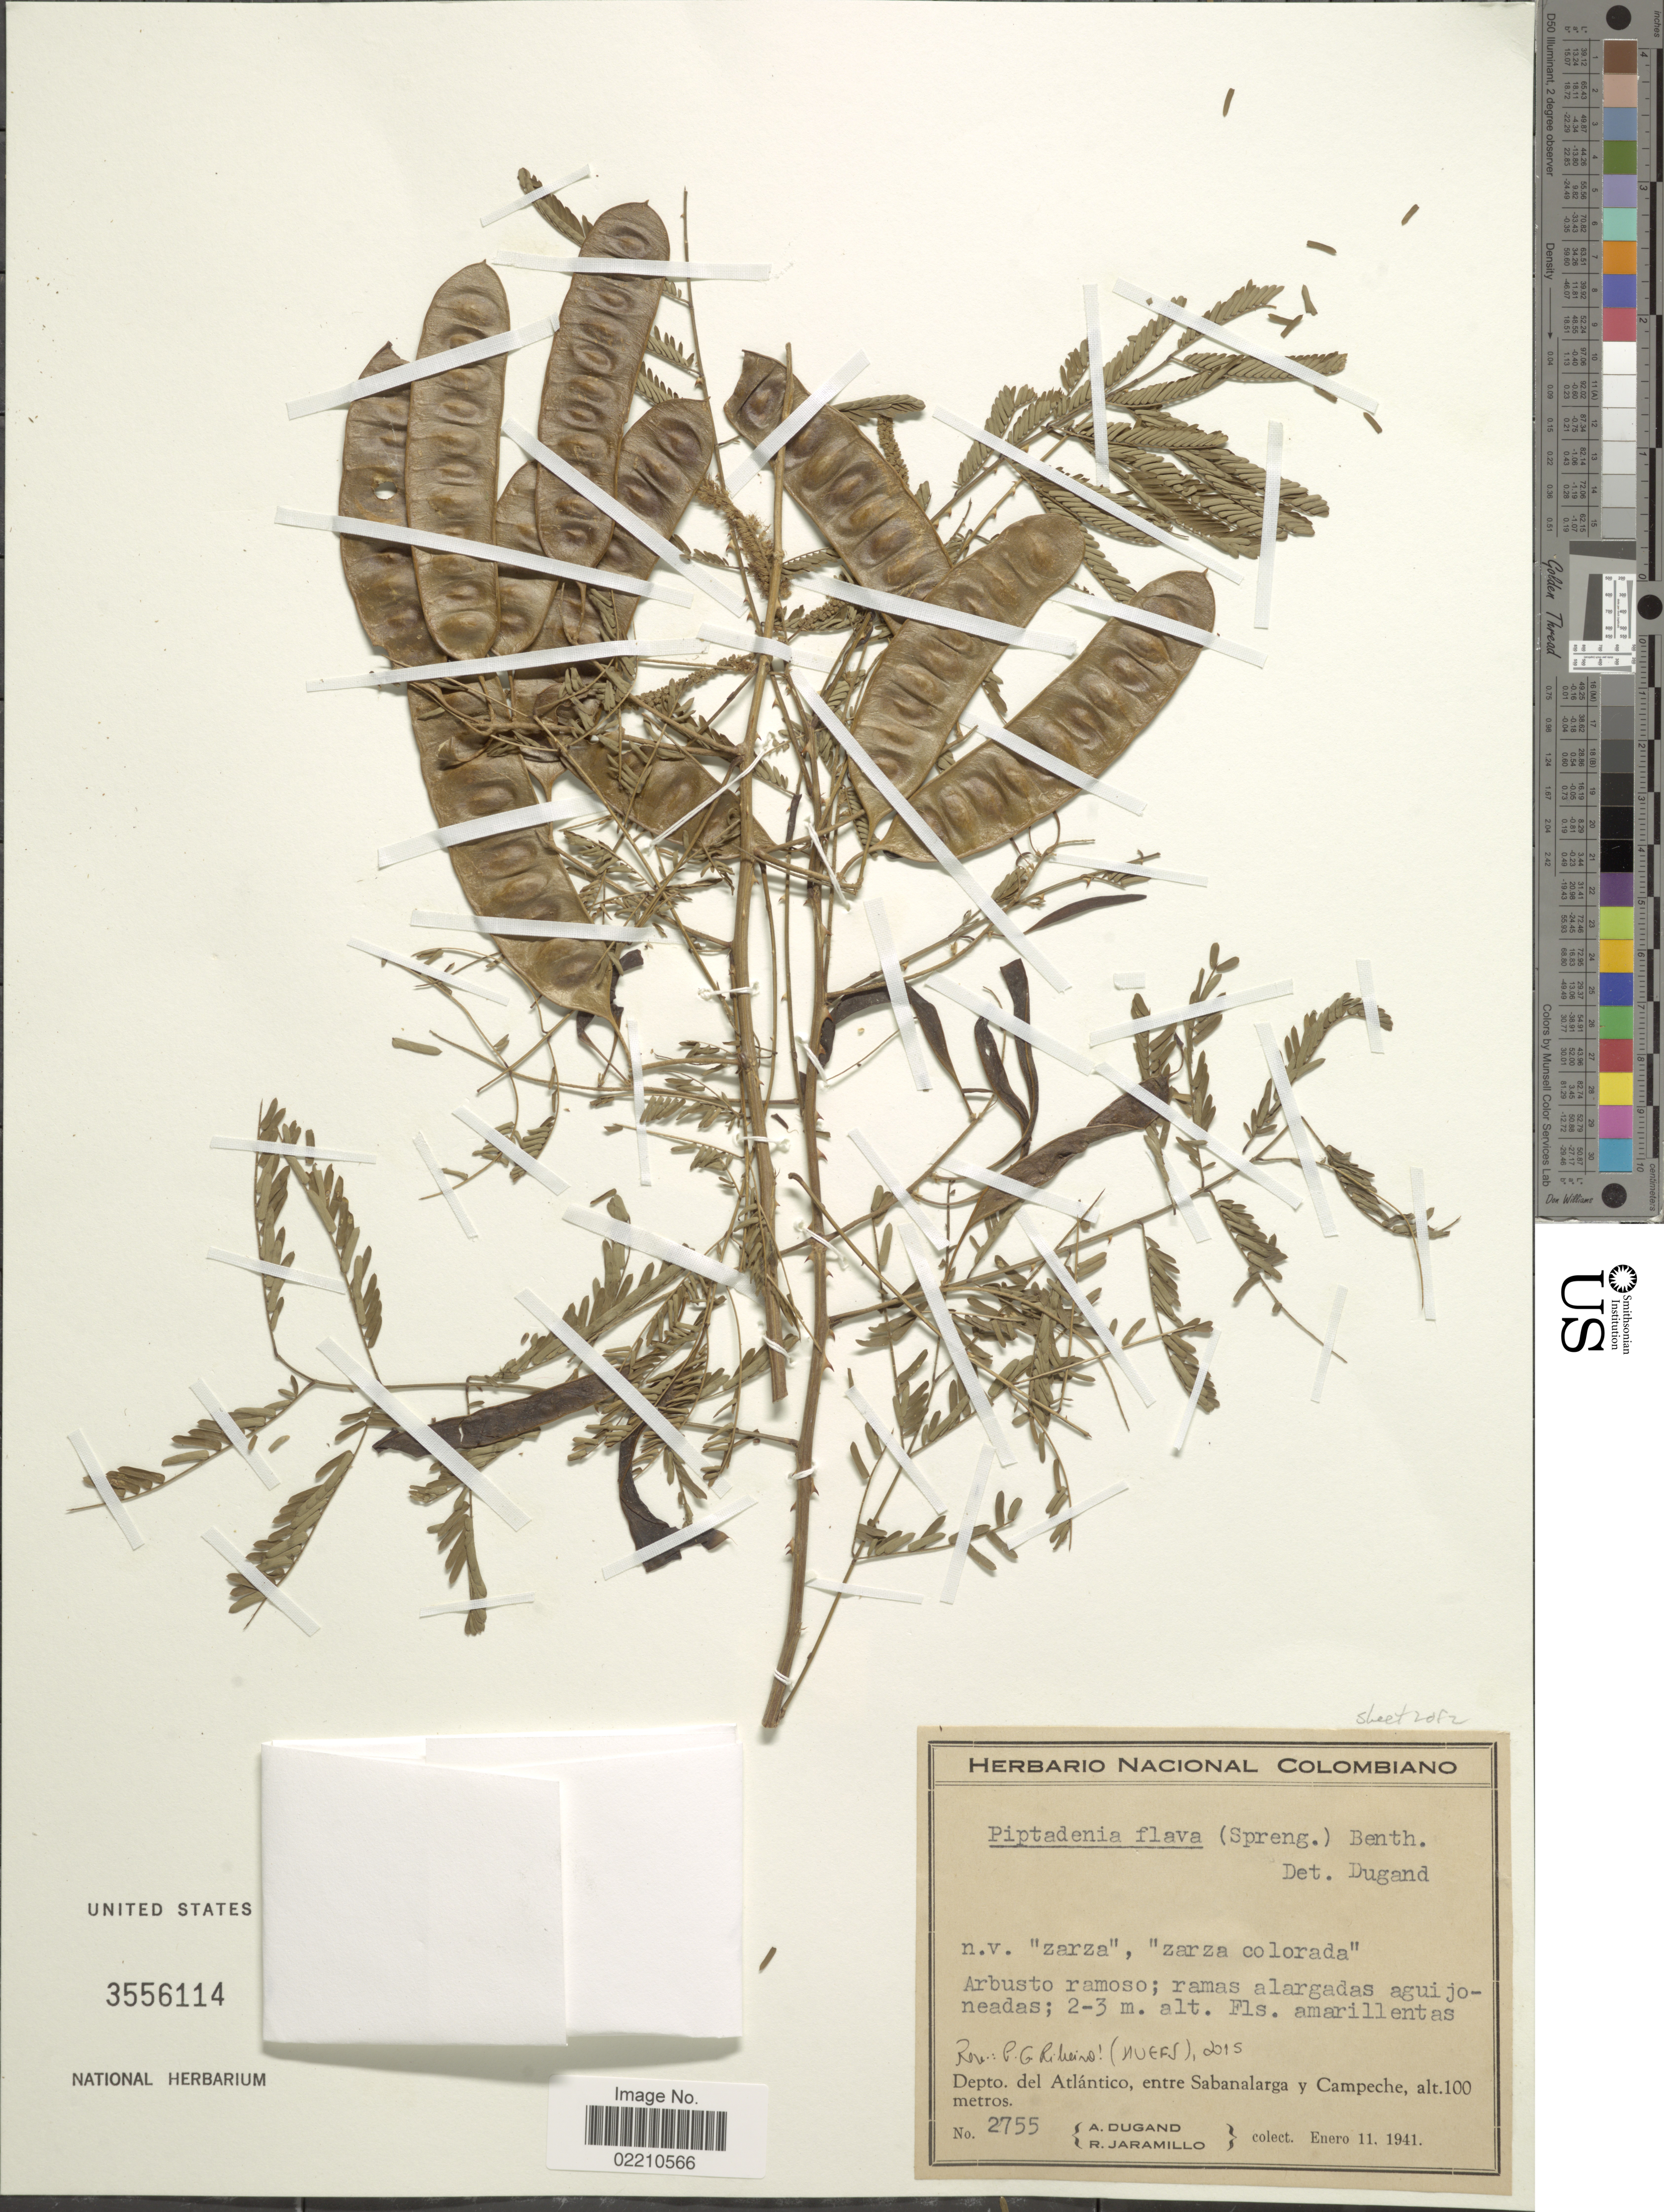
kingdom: Plantae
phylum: Tracheophyta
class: Magnoliopsida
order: Fabales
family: Fabaceae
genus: Piptadenia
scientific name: Piptadenia flava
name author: (DC.) Benth.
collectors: A. Dugand & R. Jaramillo M.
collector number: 2755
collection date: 1941-01-11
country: Colombia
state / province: Atlántico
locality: Depto. del Atlantico, entre Sabanalarga y Campeche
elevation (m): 100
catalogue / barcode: US 3556114